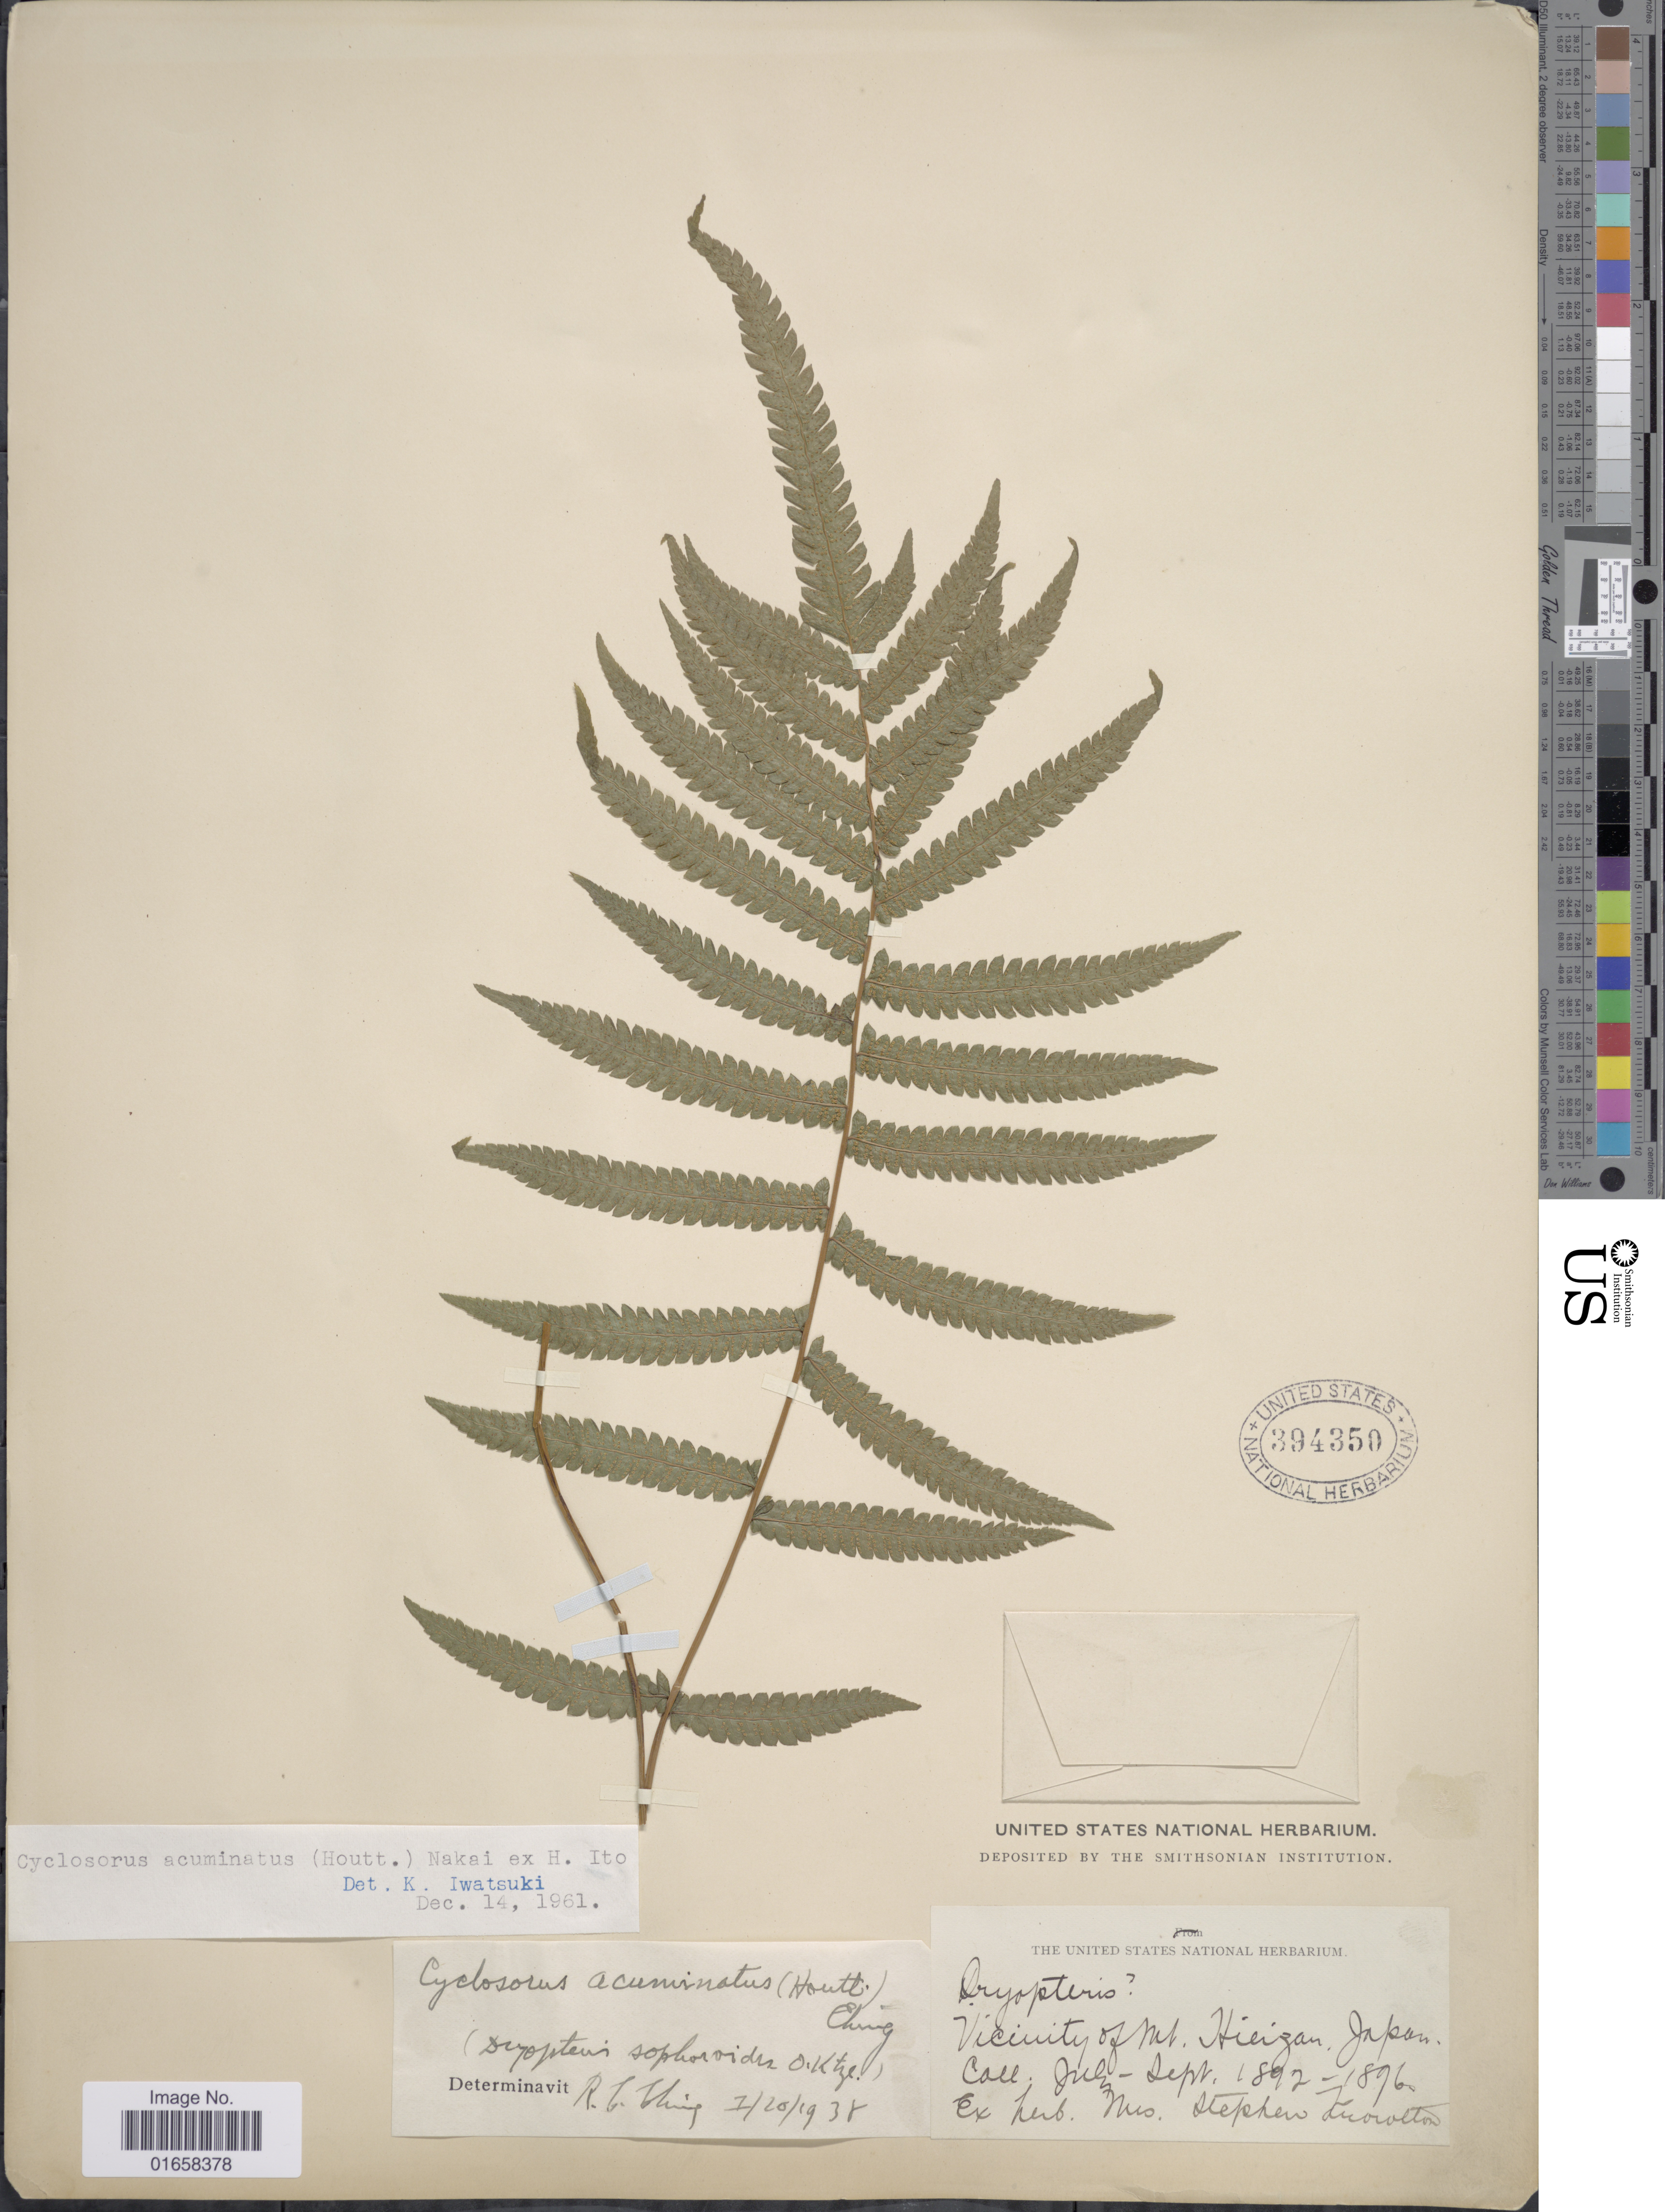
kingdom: Plantae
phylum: Tracheophyta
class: Polypodiopsida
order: Polypodiales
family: Thelypteridaceae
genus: Christella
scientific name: Christella acuminata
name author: (Houtt.) H. Lév.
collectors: ex Herb. Mrs. Stephen Knowlton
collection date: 1892-07/1896-09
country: Japan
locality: Vicinity of Mt. Hieizan, Japan.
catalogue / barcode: US 394350